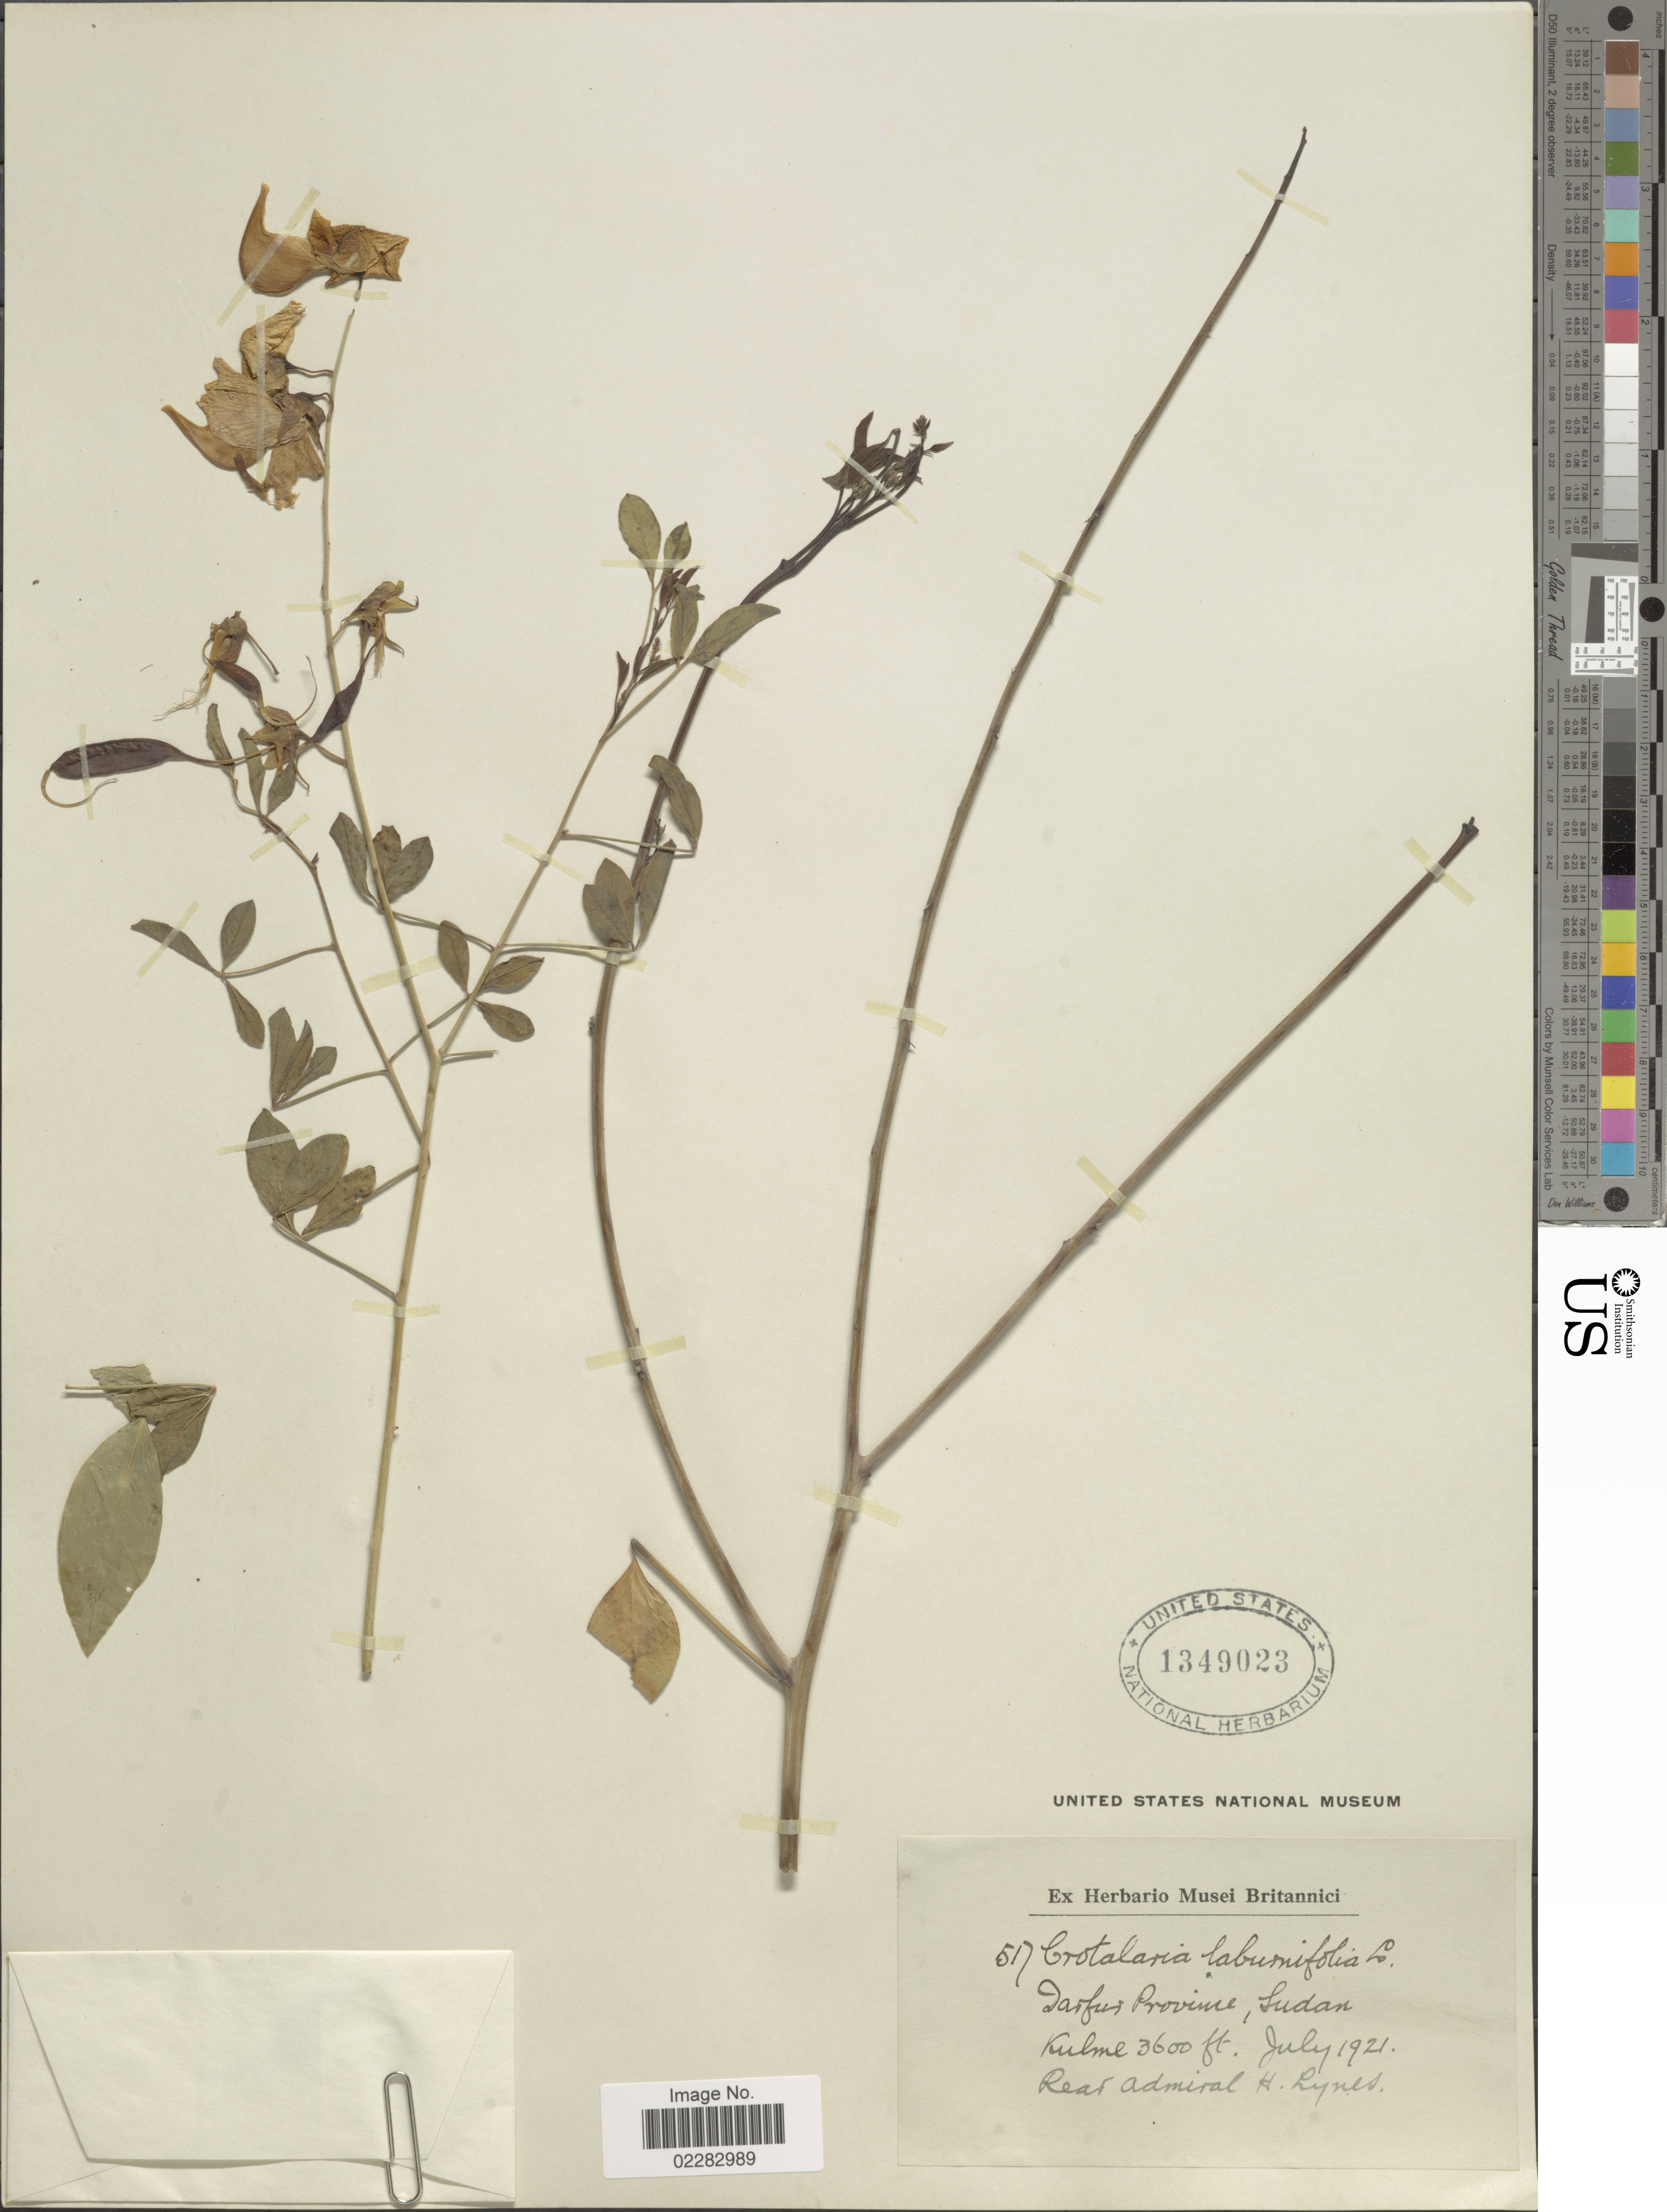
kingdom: Plantae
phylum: Tracheophyta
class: Magnoliopsida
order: Fabales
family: Fabaceae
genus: Crotalaria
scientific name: Crotalaria laburnifolia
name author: L.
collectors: H. Lynes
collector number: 517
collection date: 1921-07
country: Sudan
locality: Darfur Province, Kulme.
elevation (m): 1097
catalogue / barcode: US 1349023